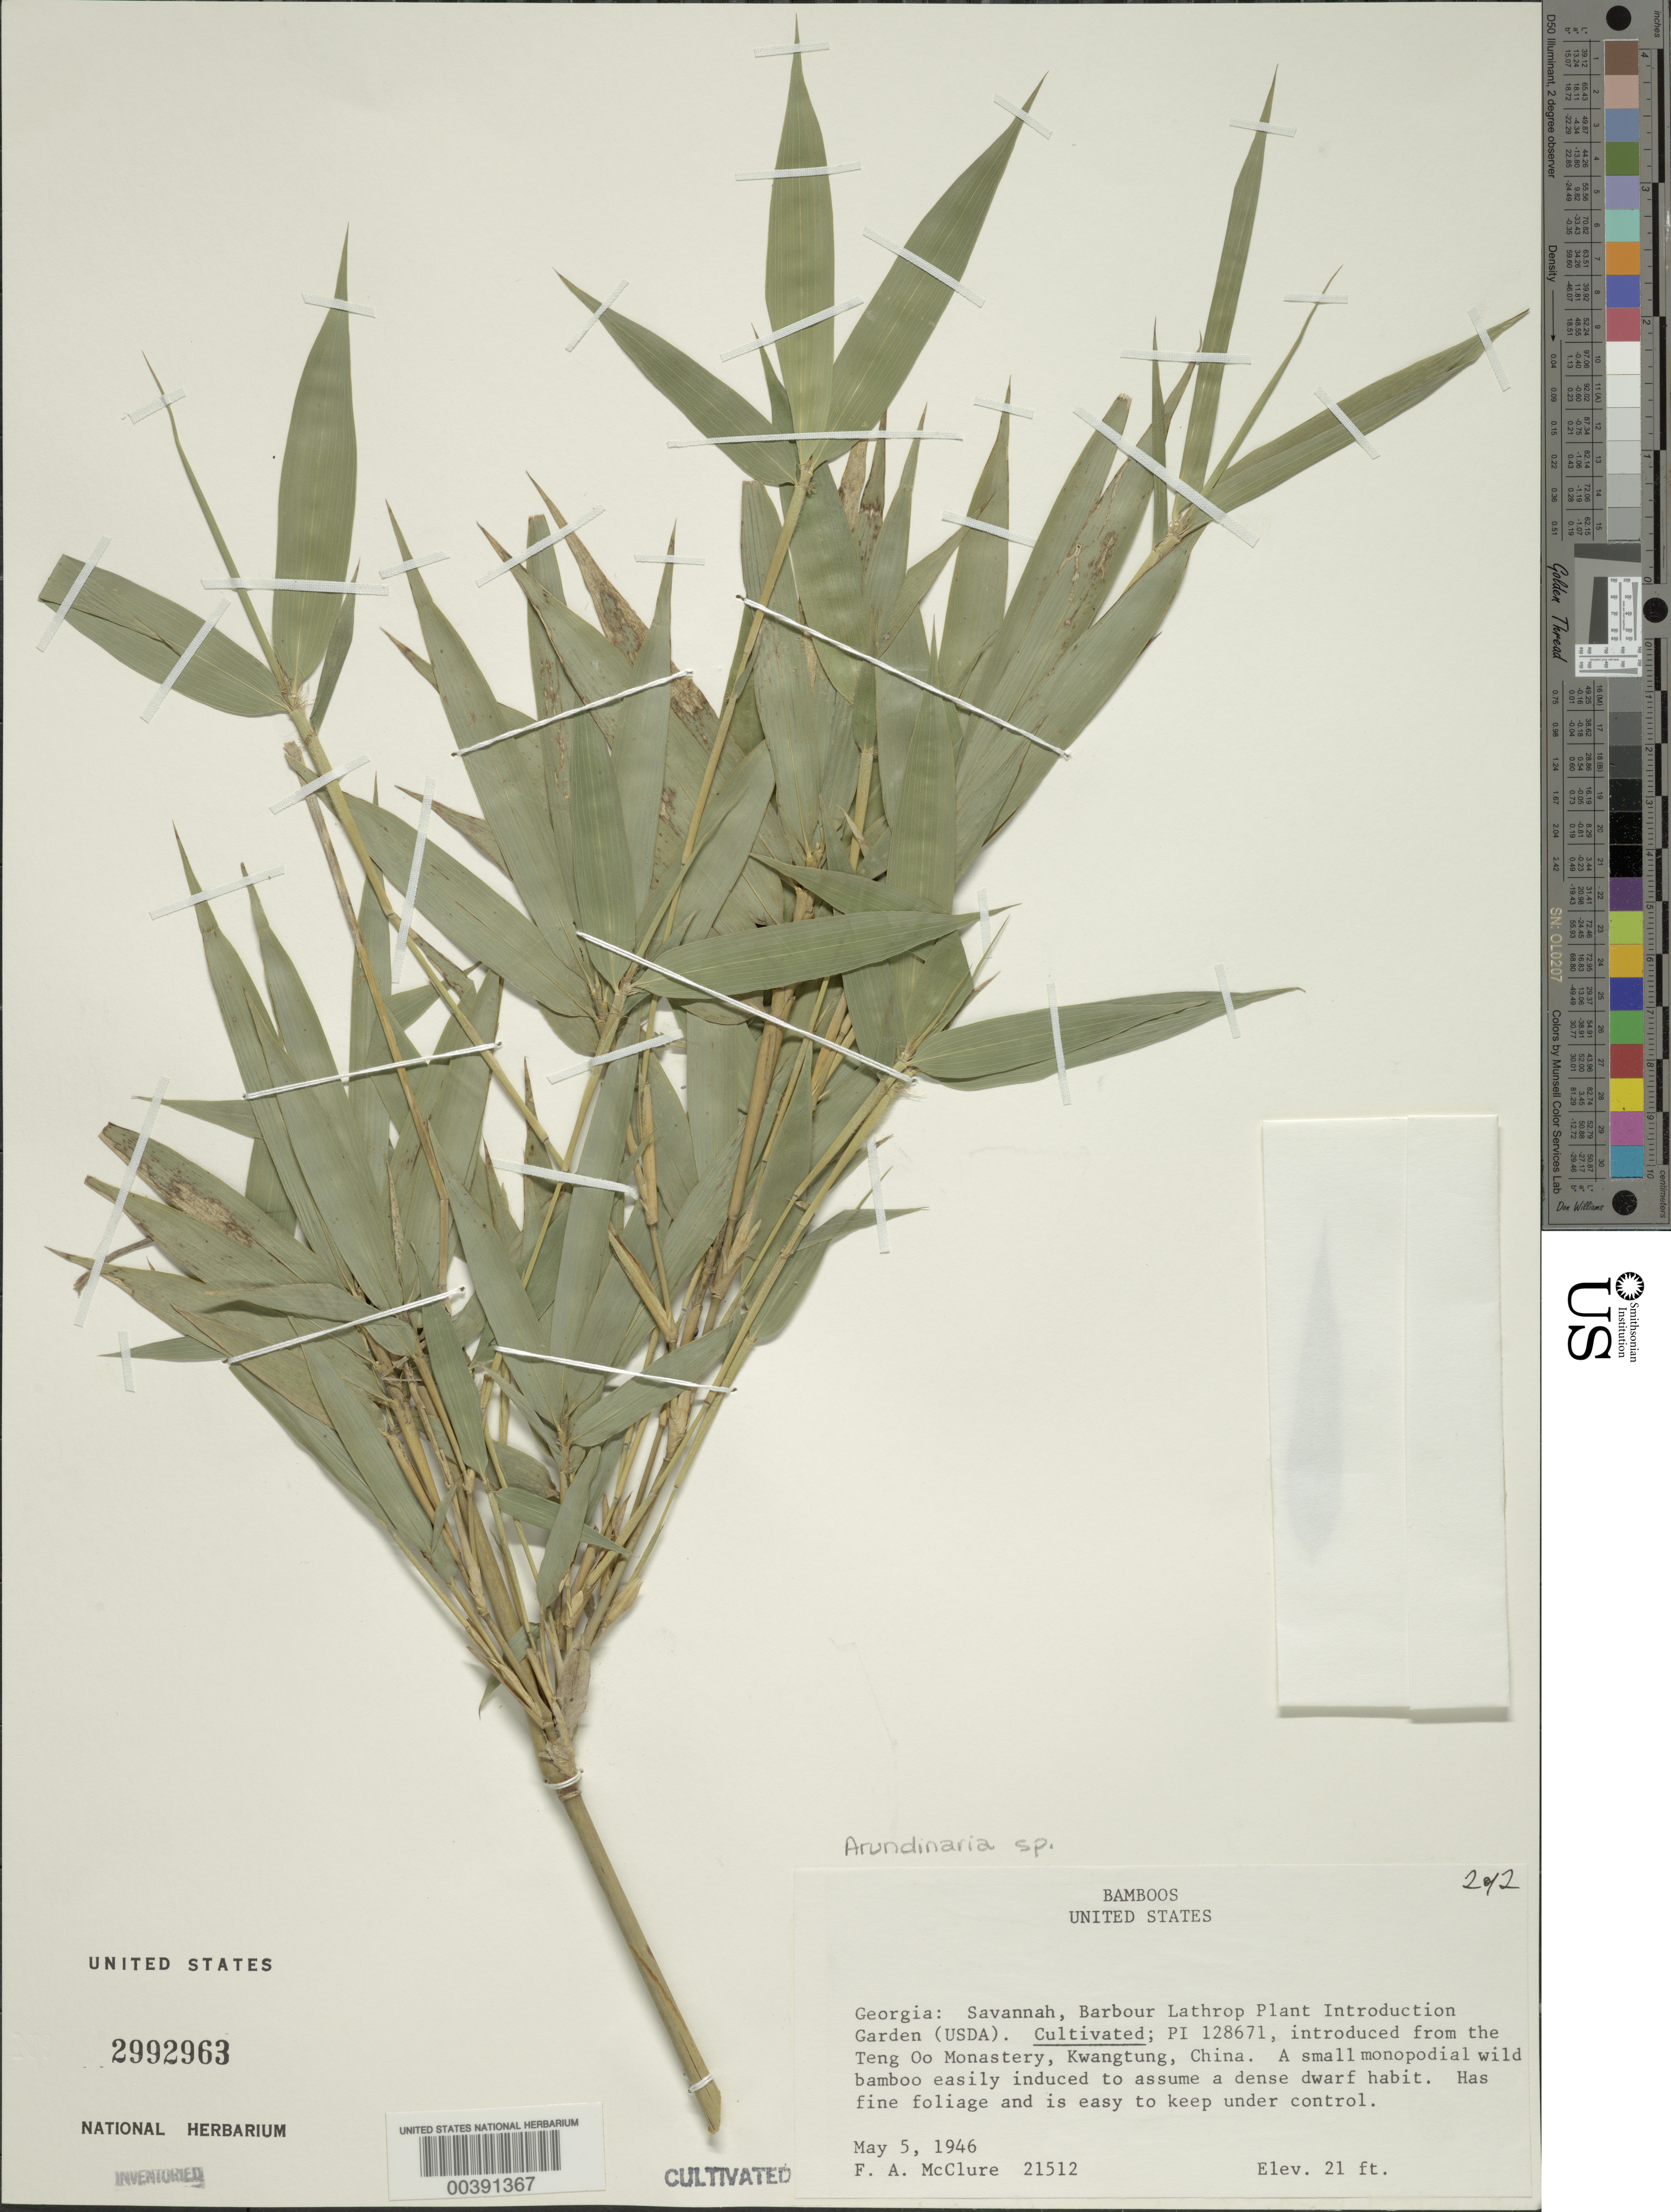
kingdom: Plantae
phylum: Tracheophyta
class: Liliopsida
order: Poales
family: Poaceae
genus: Arundinaria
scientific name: Arundinaria sp.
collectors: F. A. McClure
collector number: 21512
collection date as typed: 05 May 1946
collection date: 1946-05-05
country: United States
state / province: Georgia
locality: Savannah, Barbour Lathrop Plant Introduction Garden (USDA)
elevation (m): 6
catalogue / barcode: US 2992963-2